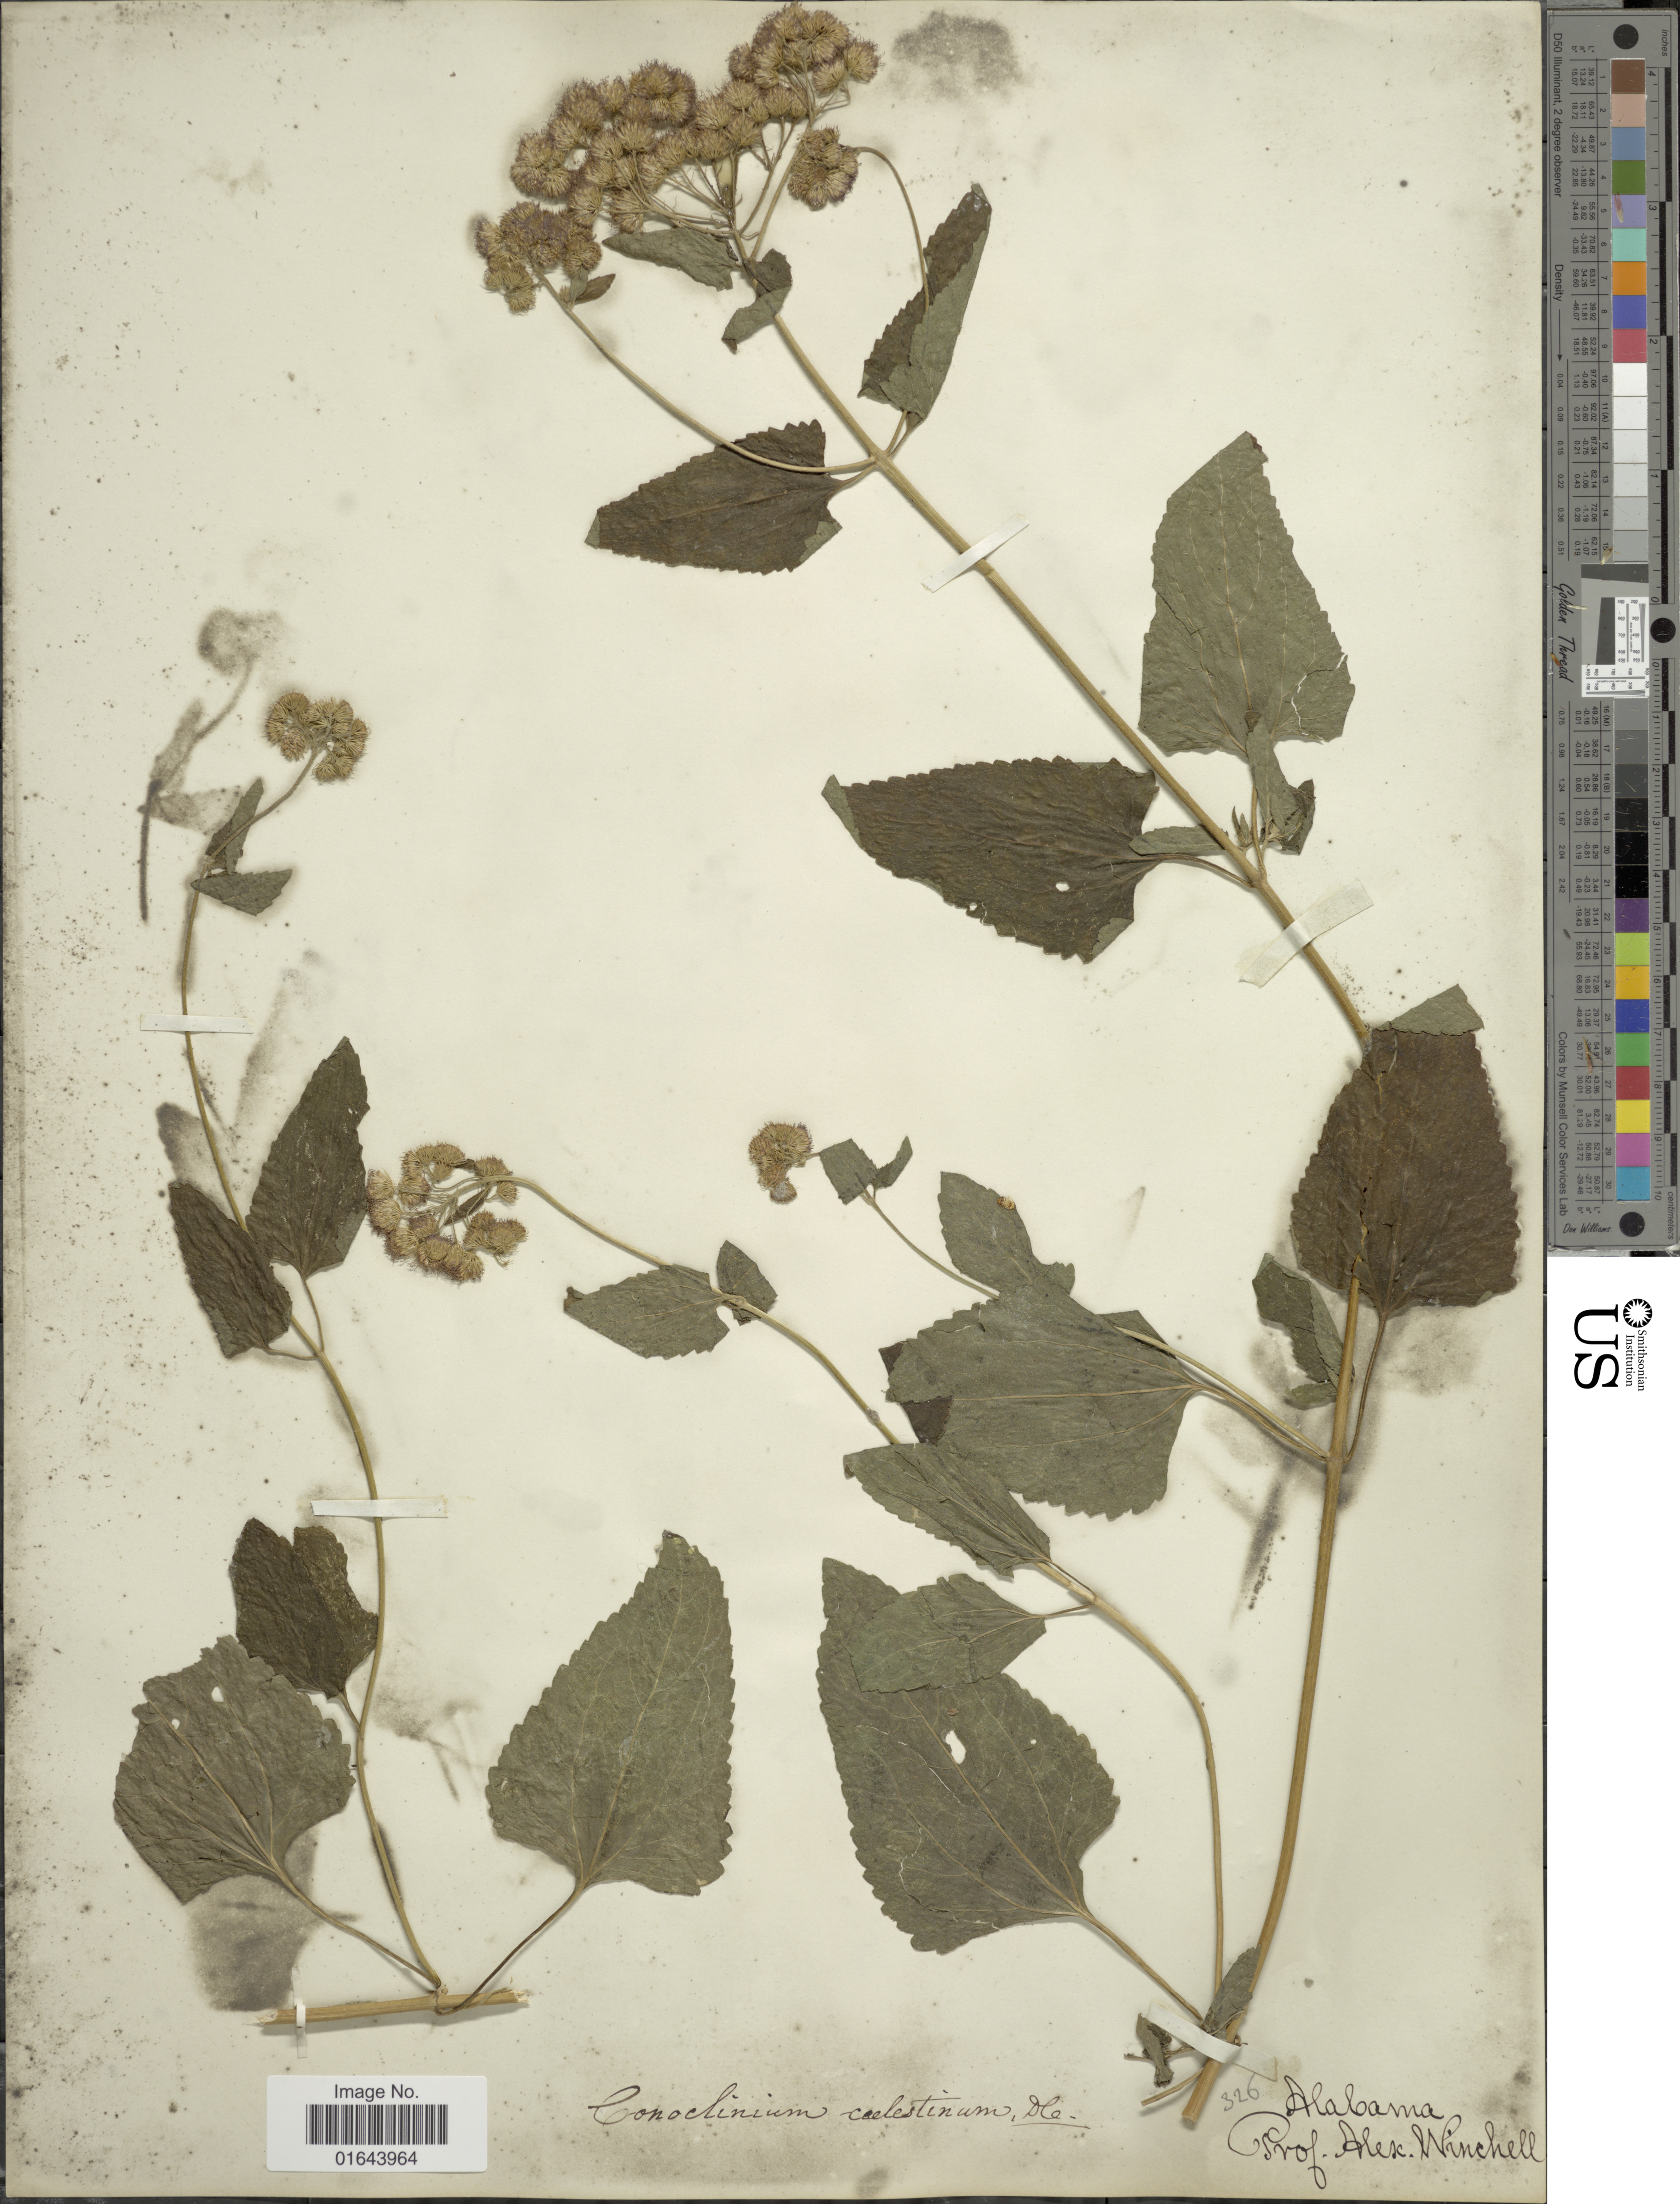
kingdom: Plantae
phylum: Tracheophyta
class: Magnoliopsida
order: Asterales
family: Asteraceae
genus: Conoclinium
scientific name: Conoclinium coelestinum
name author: (L.) DC.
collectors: A. Winchell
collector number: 326?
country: United States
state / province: Alabama